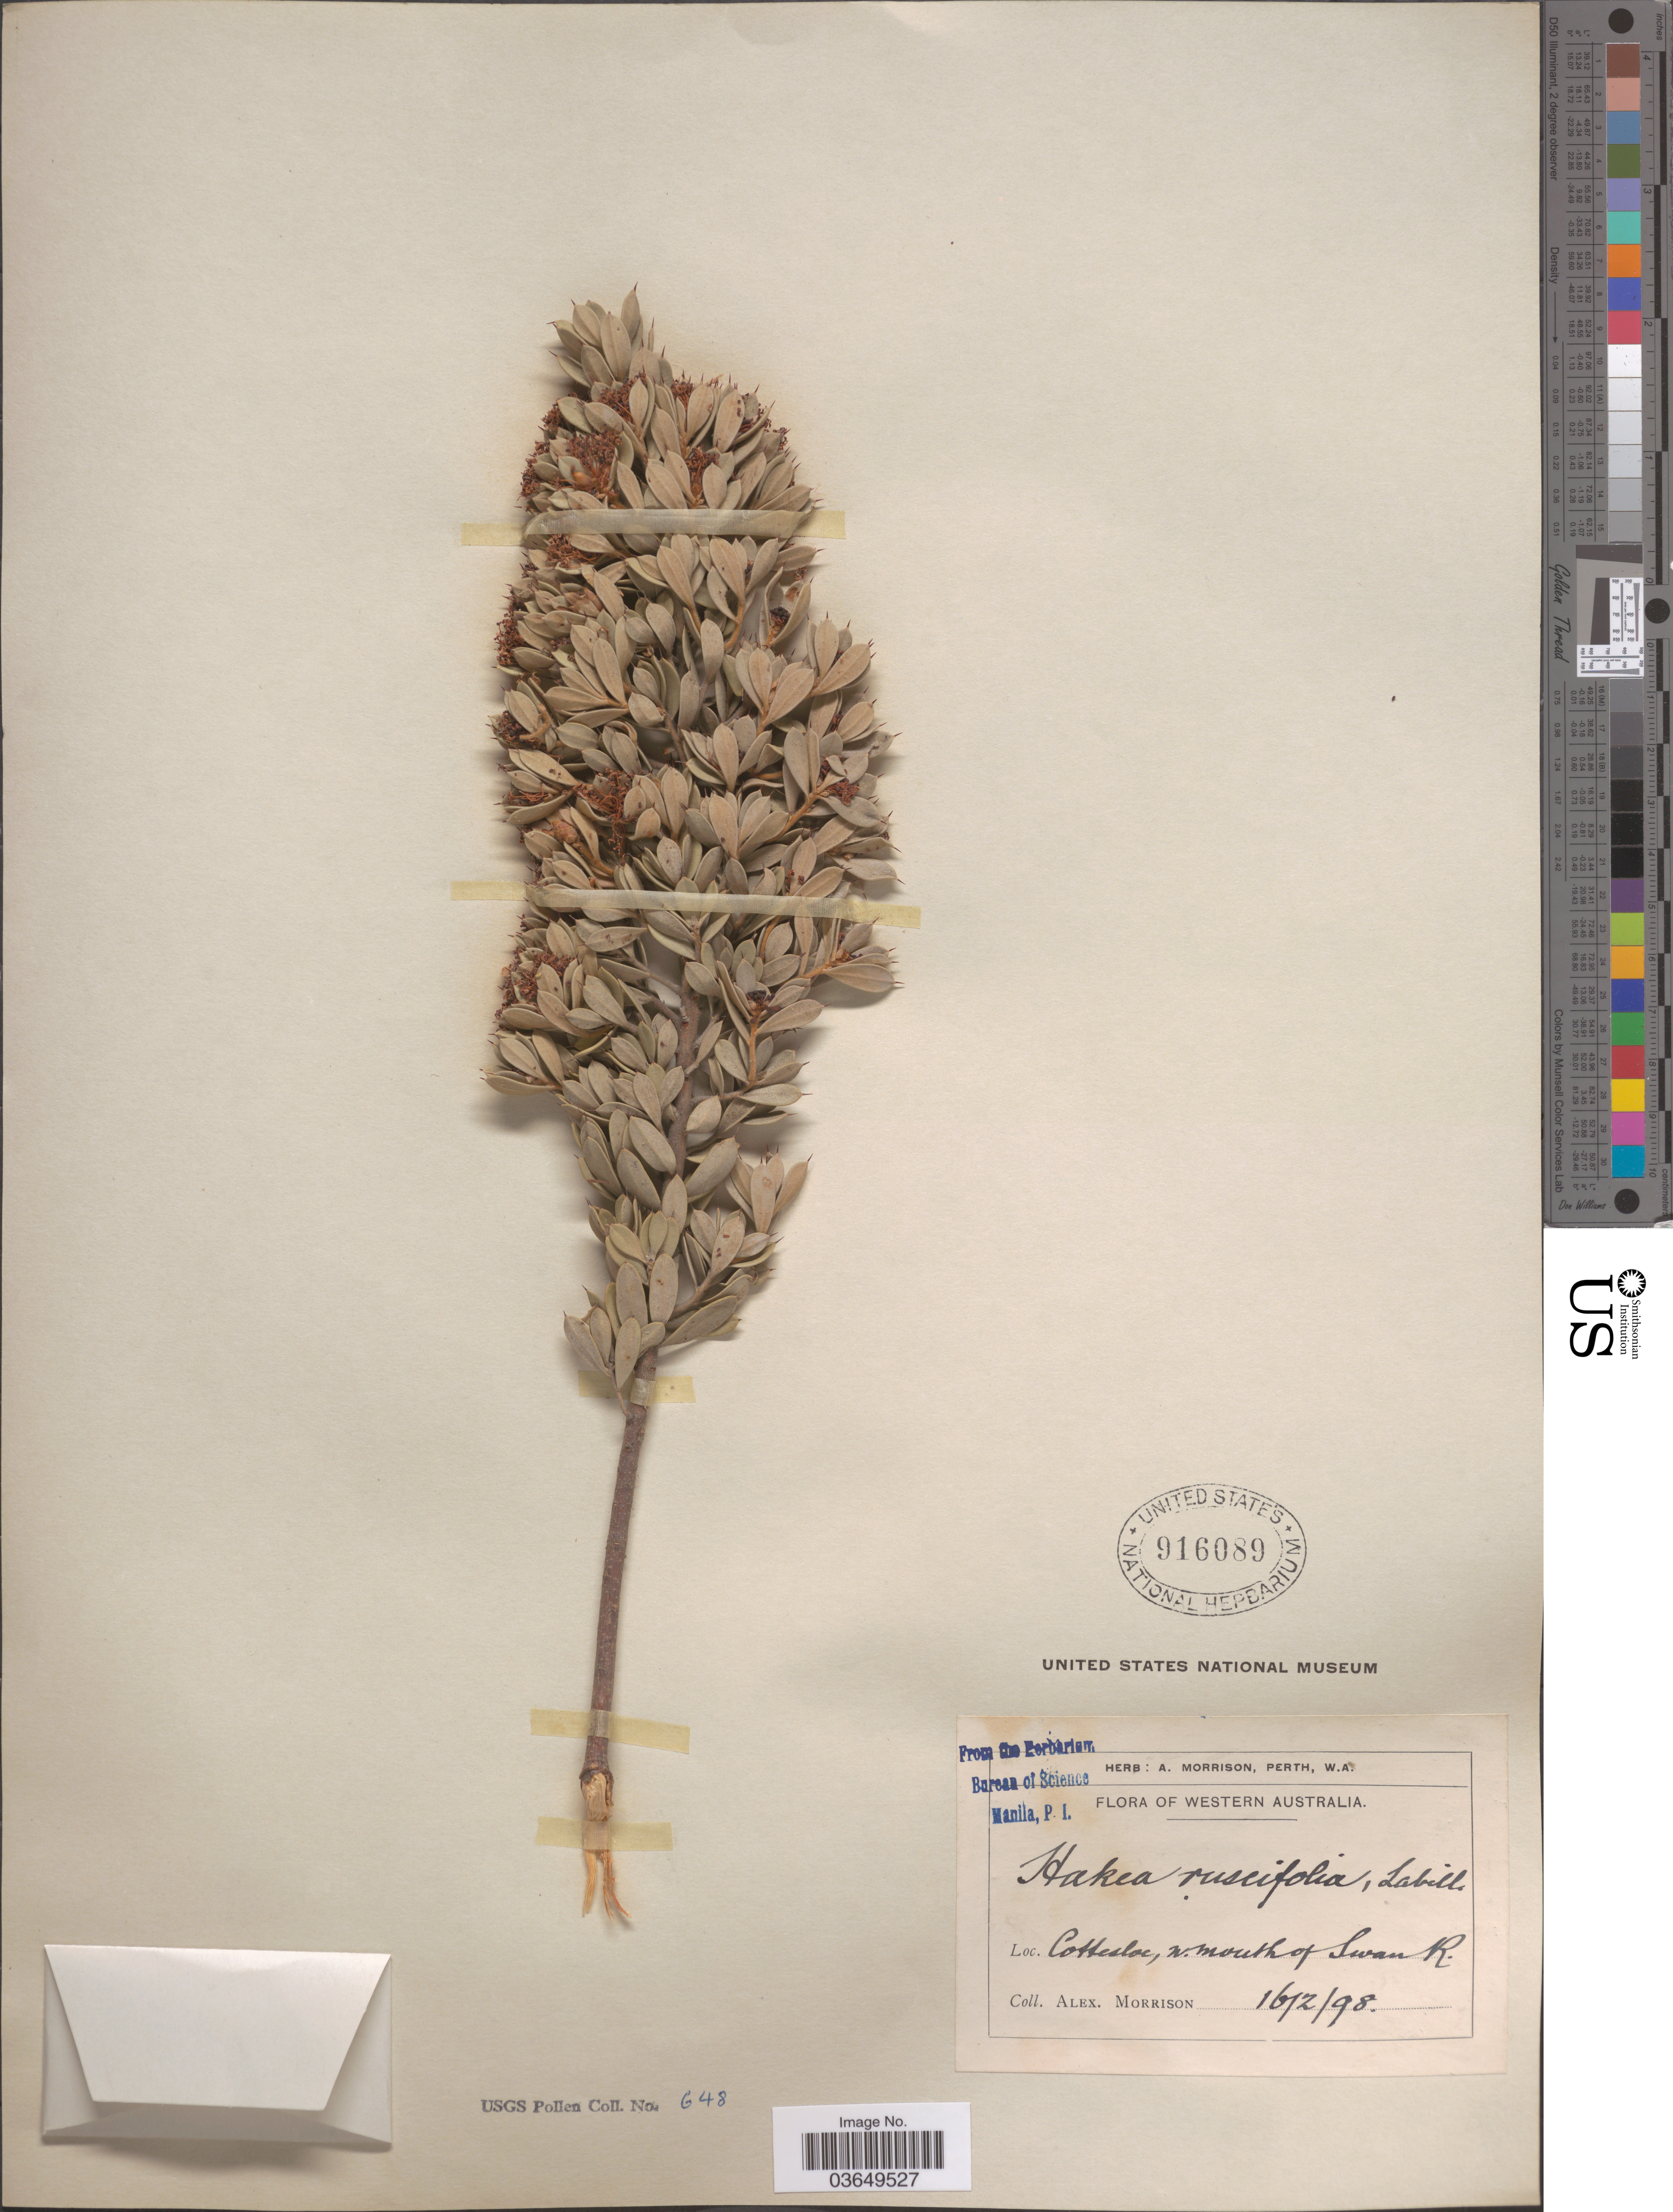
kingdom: Plantae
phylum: Tracheophyta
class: Magnoliopsida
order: Proteales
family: Proteaceae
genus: Hakea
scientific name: Hakea ruscifolia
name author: Labill.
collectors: A. Morrison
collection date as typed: Transcribed d/m/y: 16/2/98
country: Australia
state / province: Western Australia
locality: Cottesloe, w. mouth of Swan R.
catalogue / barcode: US 916089